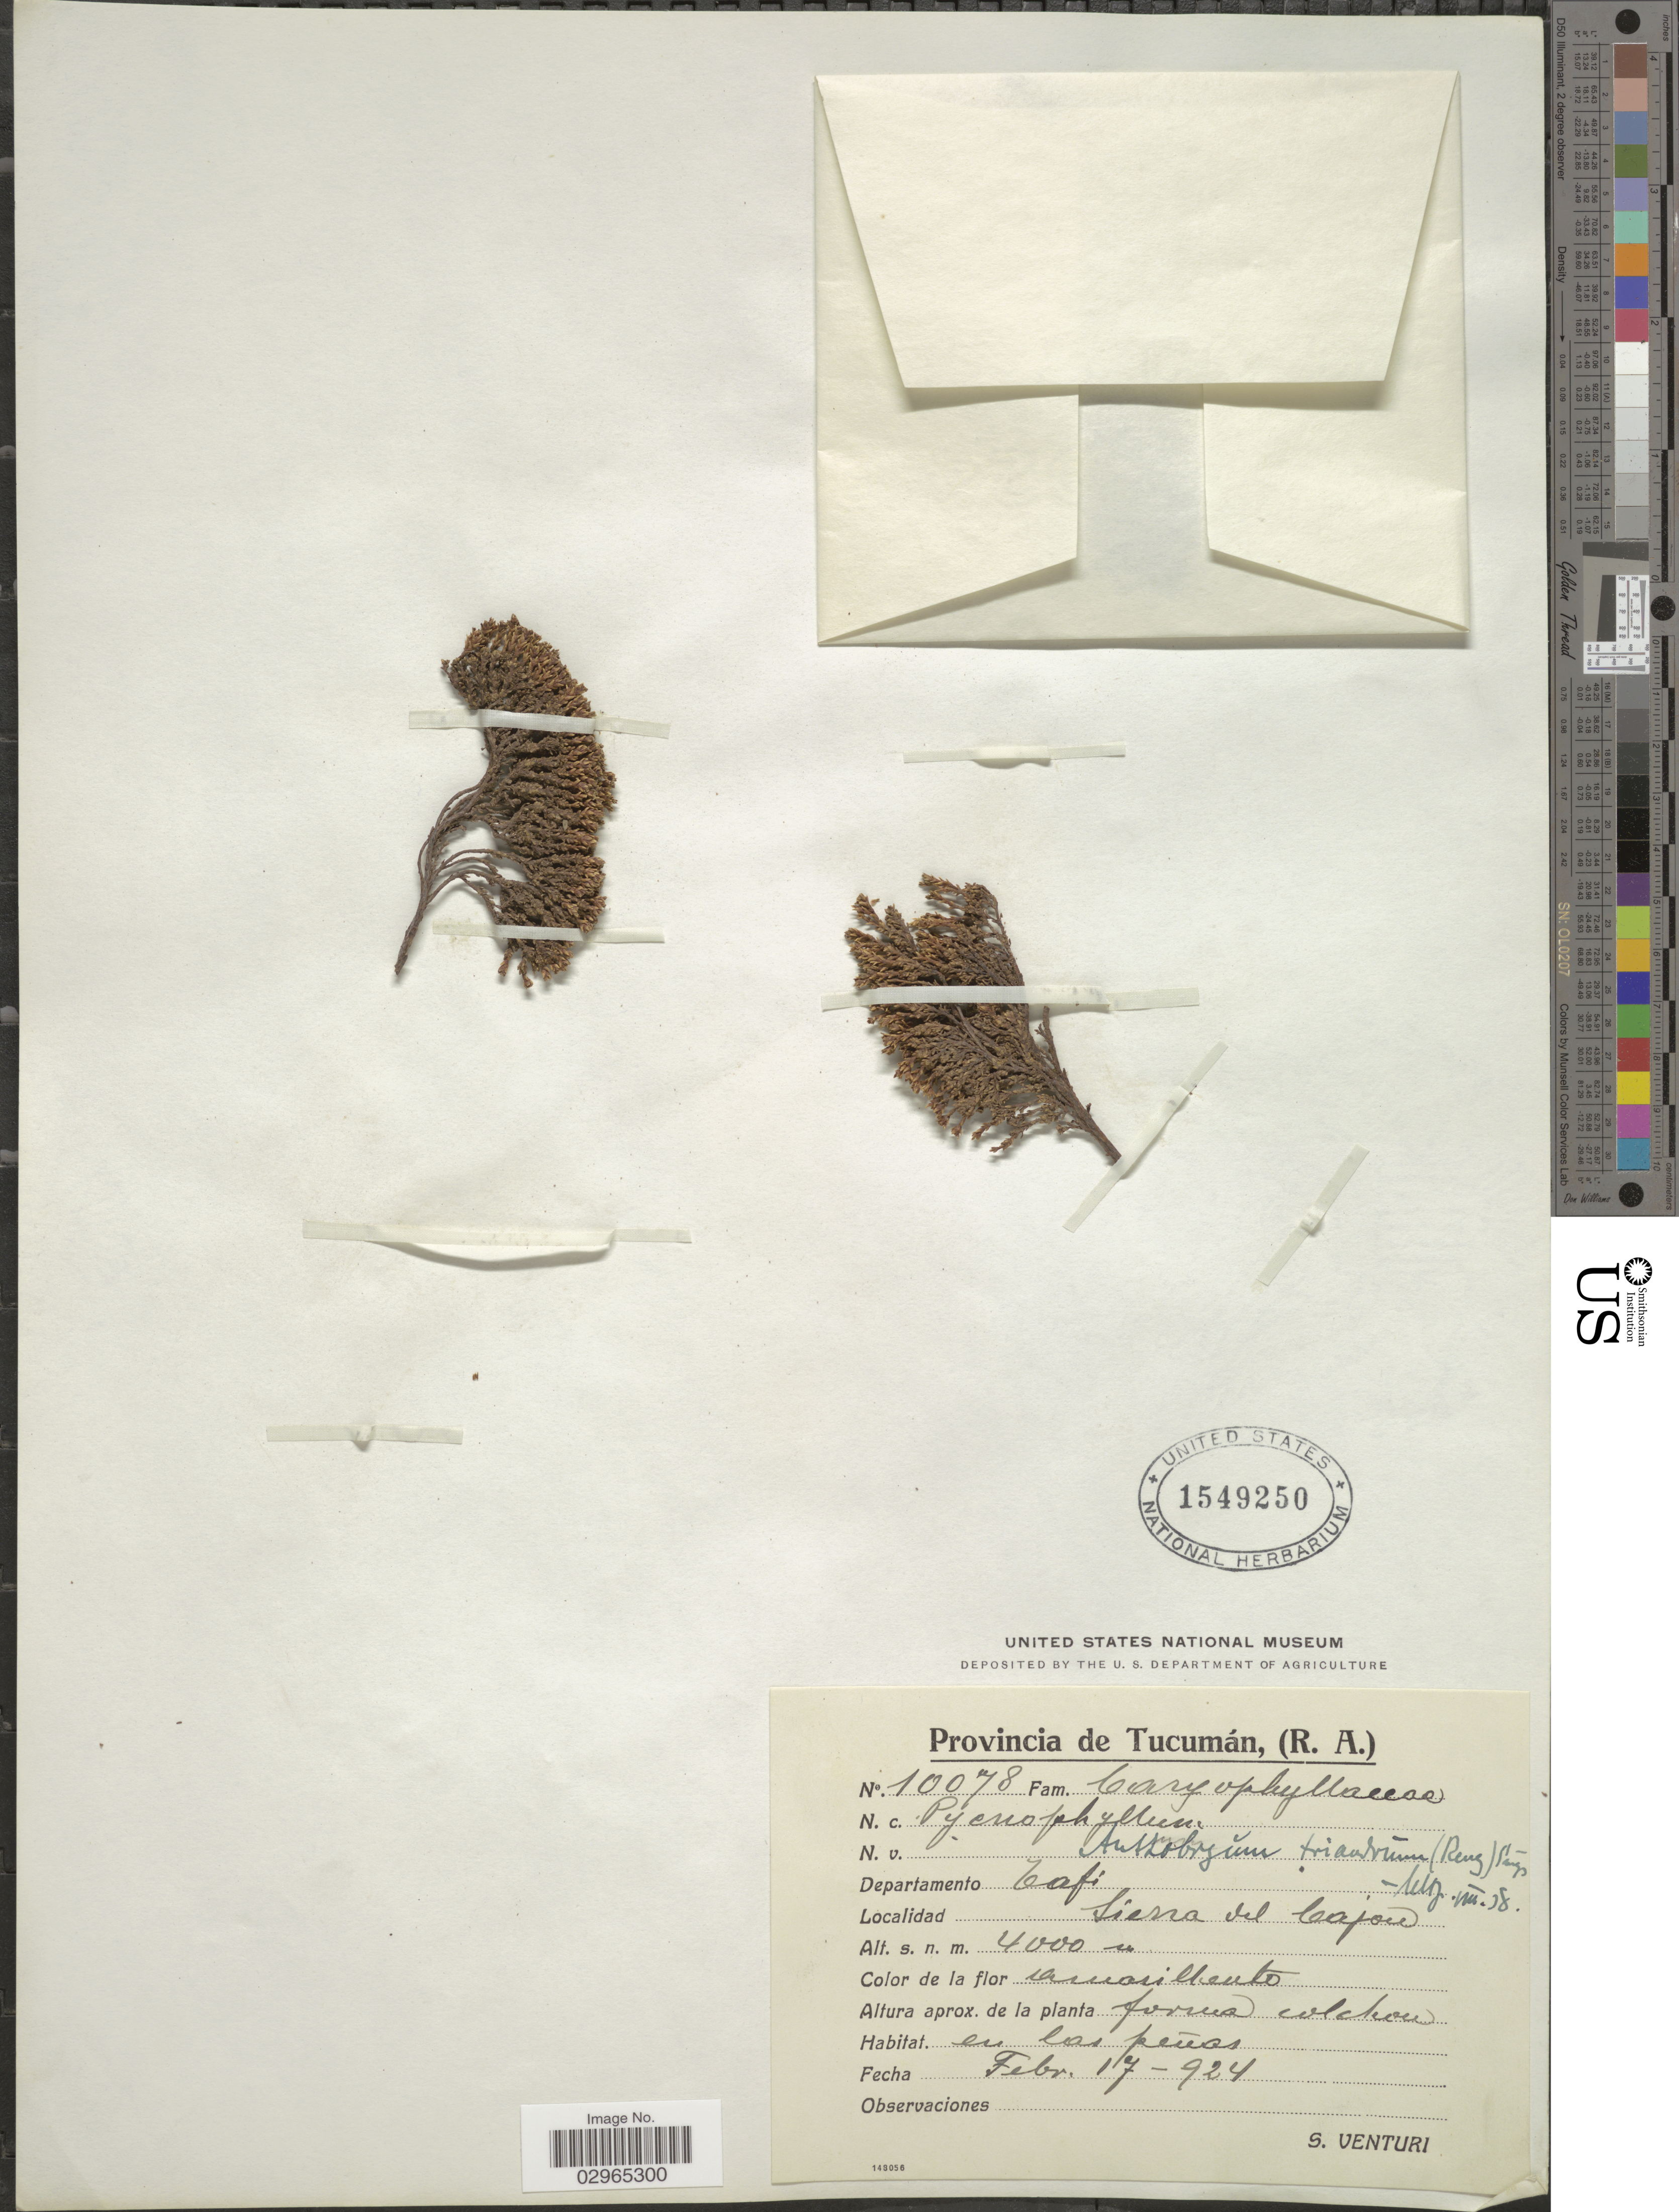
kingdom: Plantae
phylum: Tracheophyta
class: Magnoliopsida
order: Caryophyllales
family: Frankeniaceae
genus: Anthobryum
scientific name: Anthobryum triandrum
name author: (J. Rémy) Surgis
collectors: S. Venturi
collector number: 10078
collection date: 1924-02-17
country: Argentina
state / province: Tucuman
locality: Provincia de Tucumán, (R.A.). Departamento Tafi. Sierra del Cajou.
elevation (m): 4000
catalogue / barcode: US 1549250